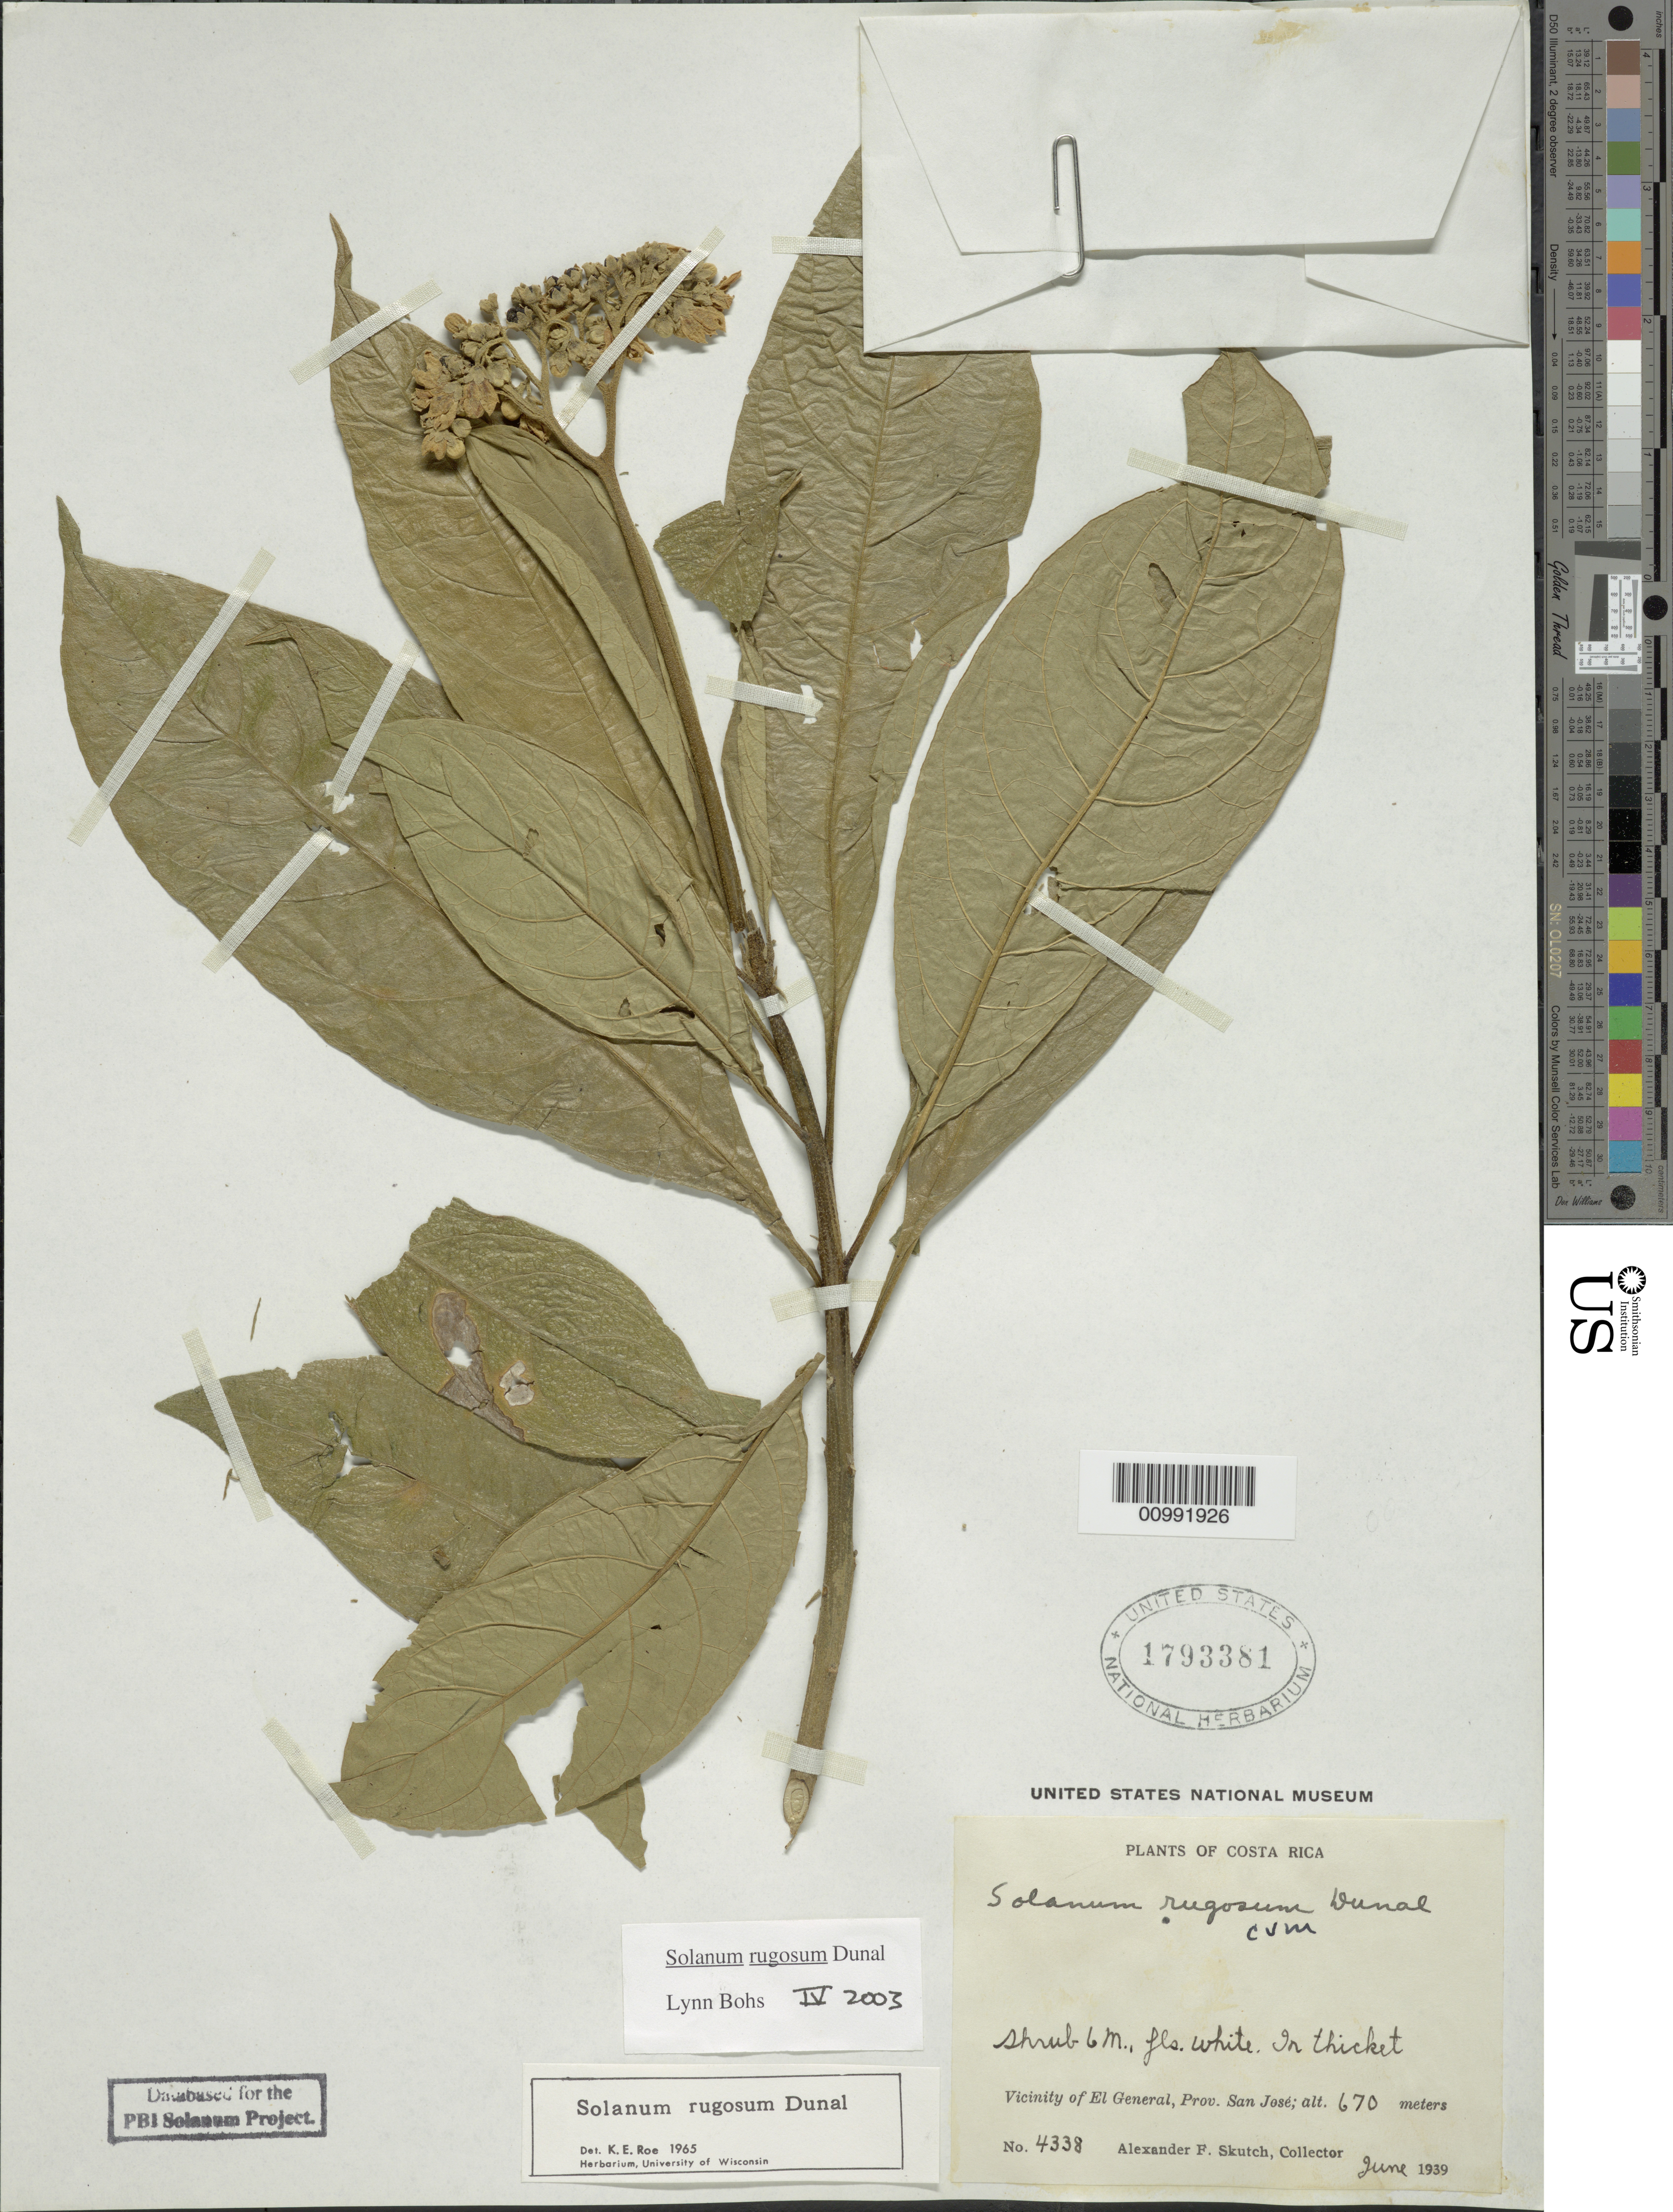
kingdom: Plantae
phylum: Tracheophyta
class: Magnoliopsida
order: Solanales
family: Solanaceae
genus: Solanum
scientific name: Solanum rugosum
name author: Dunal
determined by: Bohs, L. A.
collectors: A. F. Skutch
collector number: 4338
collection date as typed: Jun 1939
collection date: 1939-06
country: Costa Rica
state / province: San José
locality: Vicinity of El General.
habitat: In thicket.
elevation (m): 670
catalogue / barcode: US 1793381